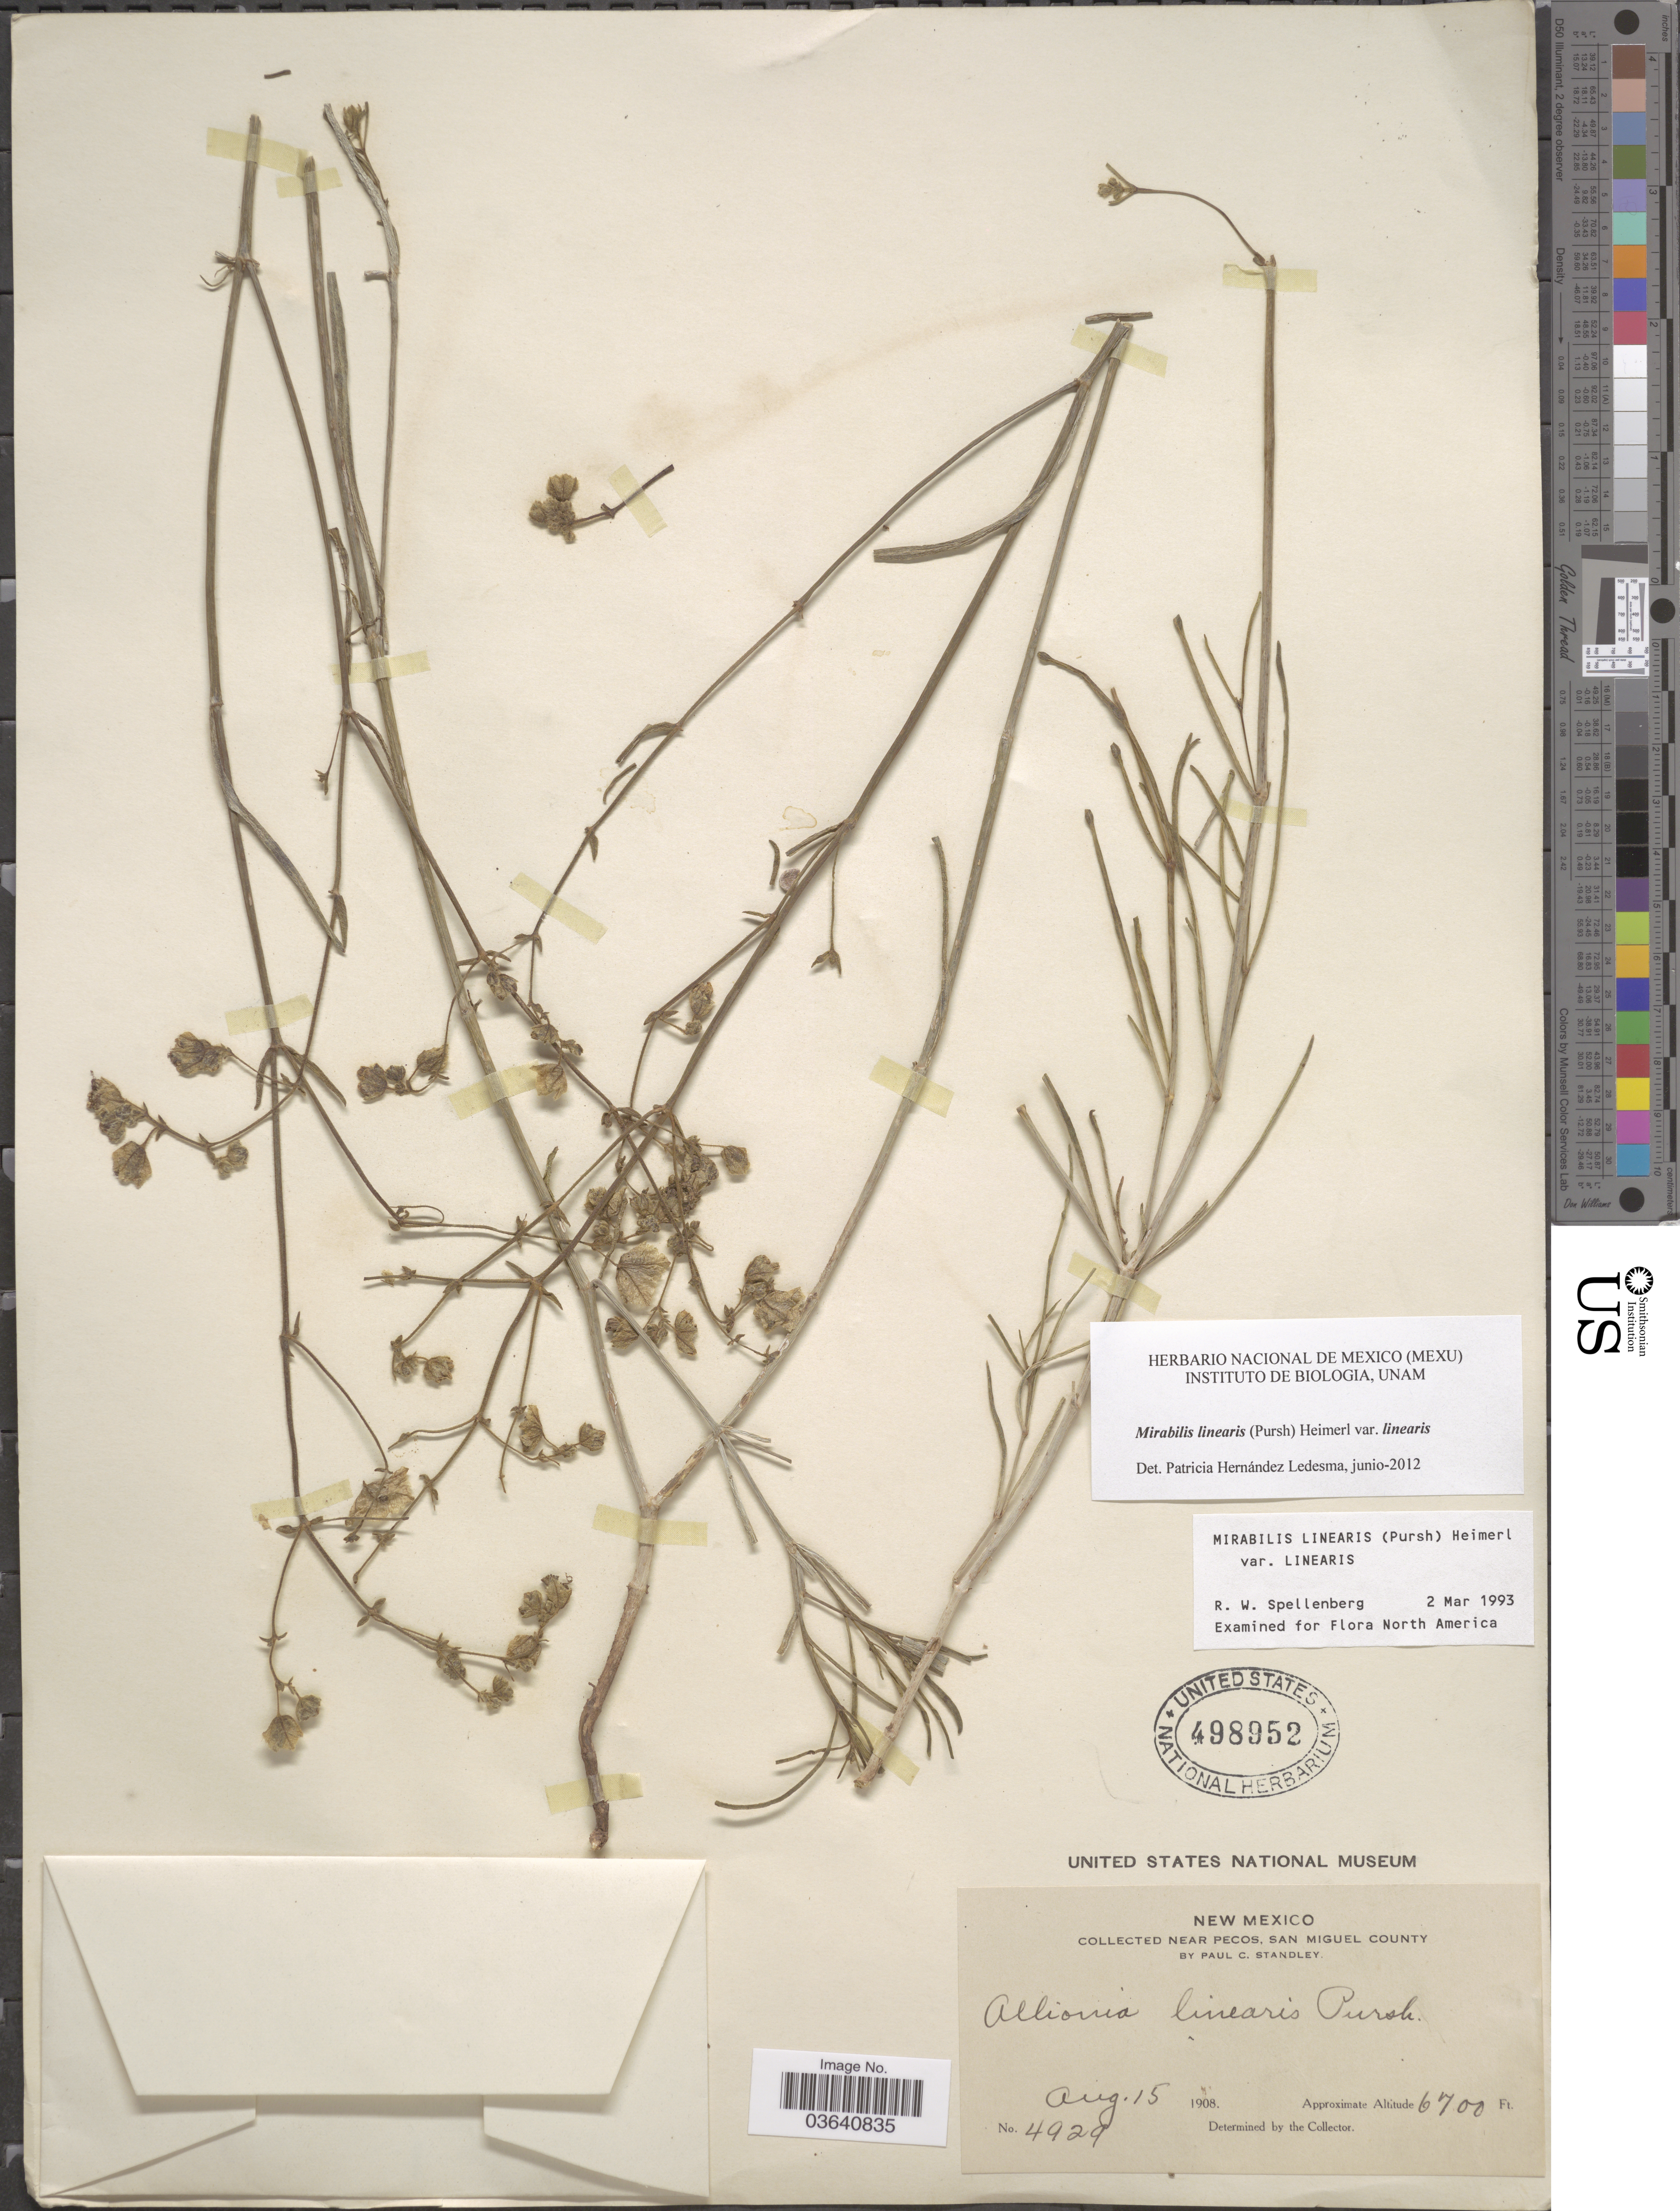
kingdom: Plantae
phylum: Tracheophyta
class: Magnoliopsida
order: Caryophyllales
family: Nyctaginaceae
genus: Mirabilis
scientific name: Mirabilis linearis var. linearis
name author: (Pursh) Heimerl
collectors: P. C. Standley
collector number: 4929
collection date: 1908-08-15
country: United States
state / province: New Mexico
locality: Near Pecos, San Miguel County.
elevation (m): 2042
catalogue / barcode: US 498952